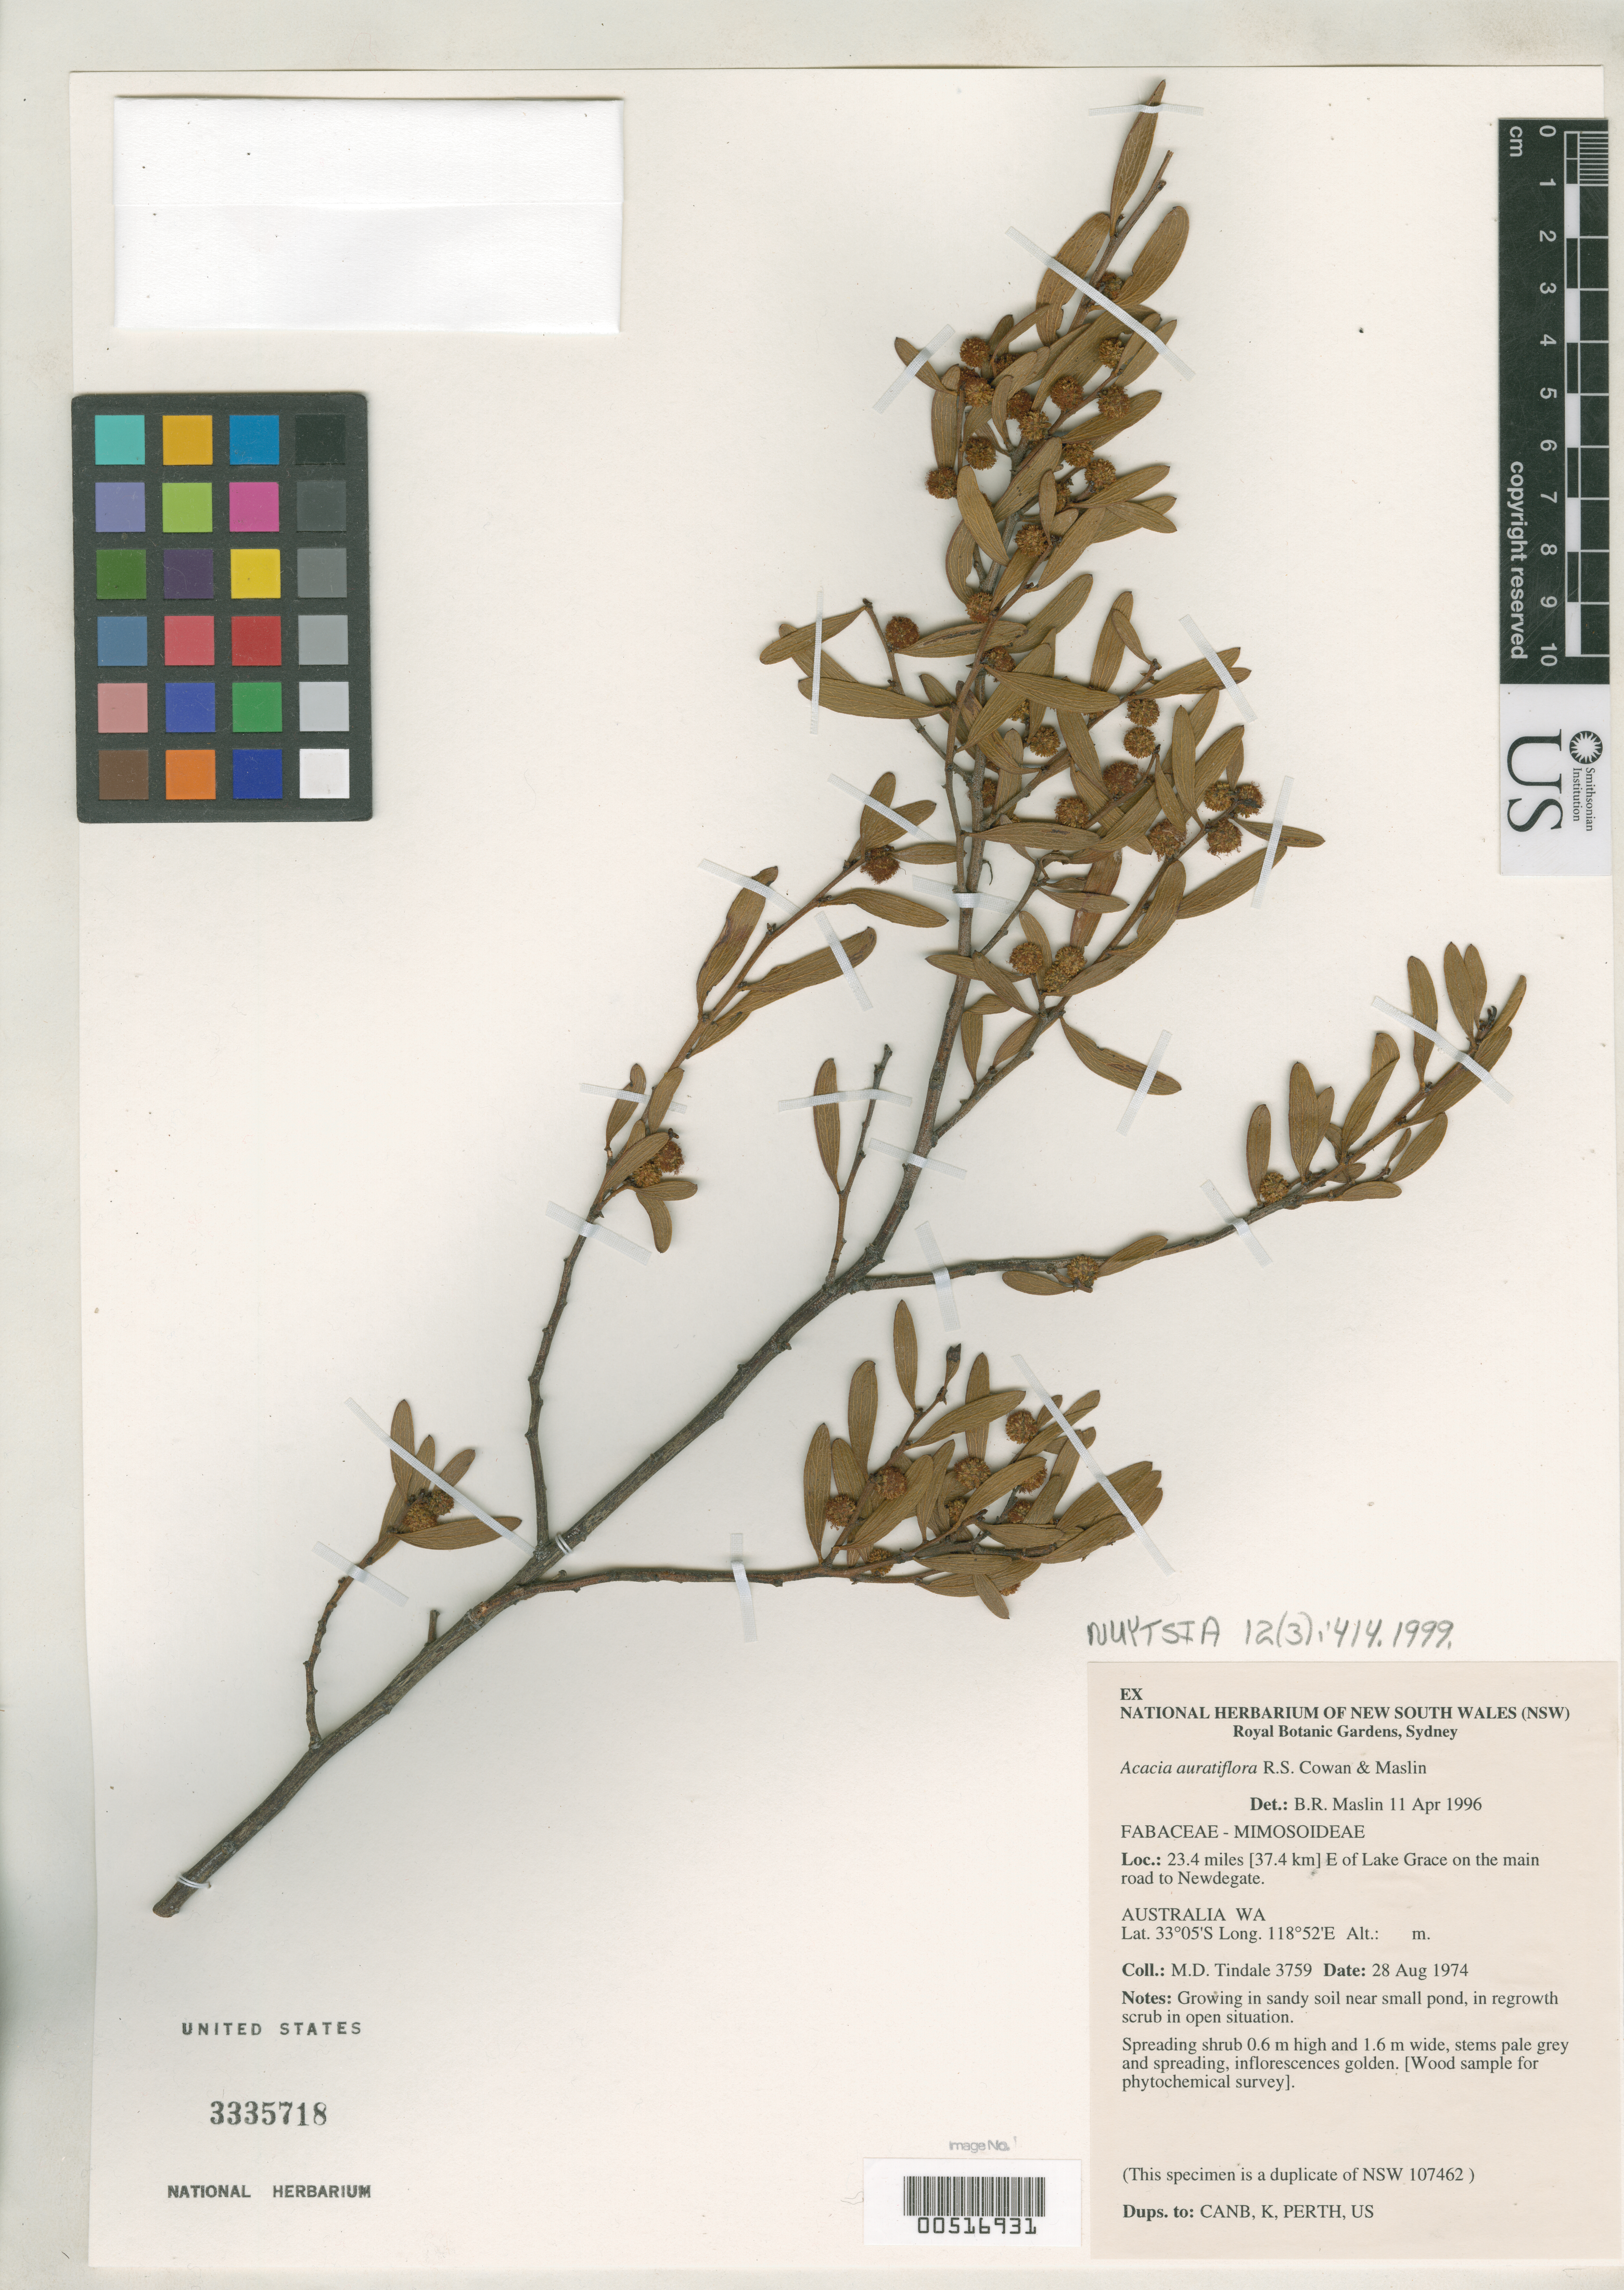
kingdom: Plantae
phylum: Tracheophyta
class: Magnoliopsida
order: Fabales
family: Fabaceae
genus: Acacia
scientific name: Acacia auratiflora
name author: R.S. Cowan & Maslin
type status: Isotype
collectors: M. D. Tindale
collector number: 3759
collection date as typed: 28 Aug 1974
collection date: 1974-08-28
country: Australia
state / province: Western Australia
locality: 23.4 mi E of Lake Grace on main road to Newdegate.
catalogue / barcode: US 3335718